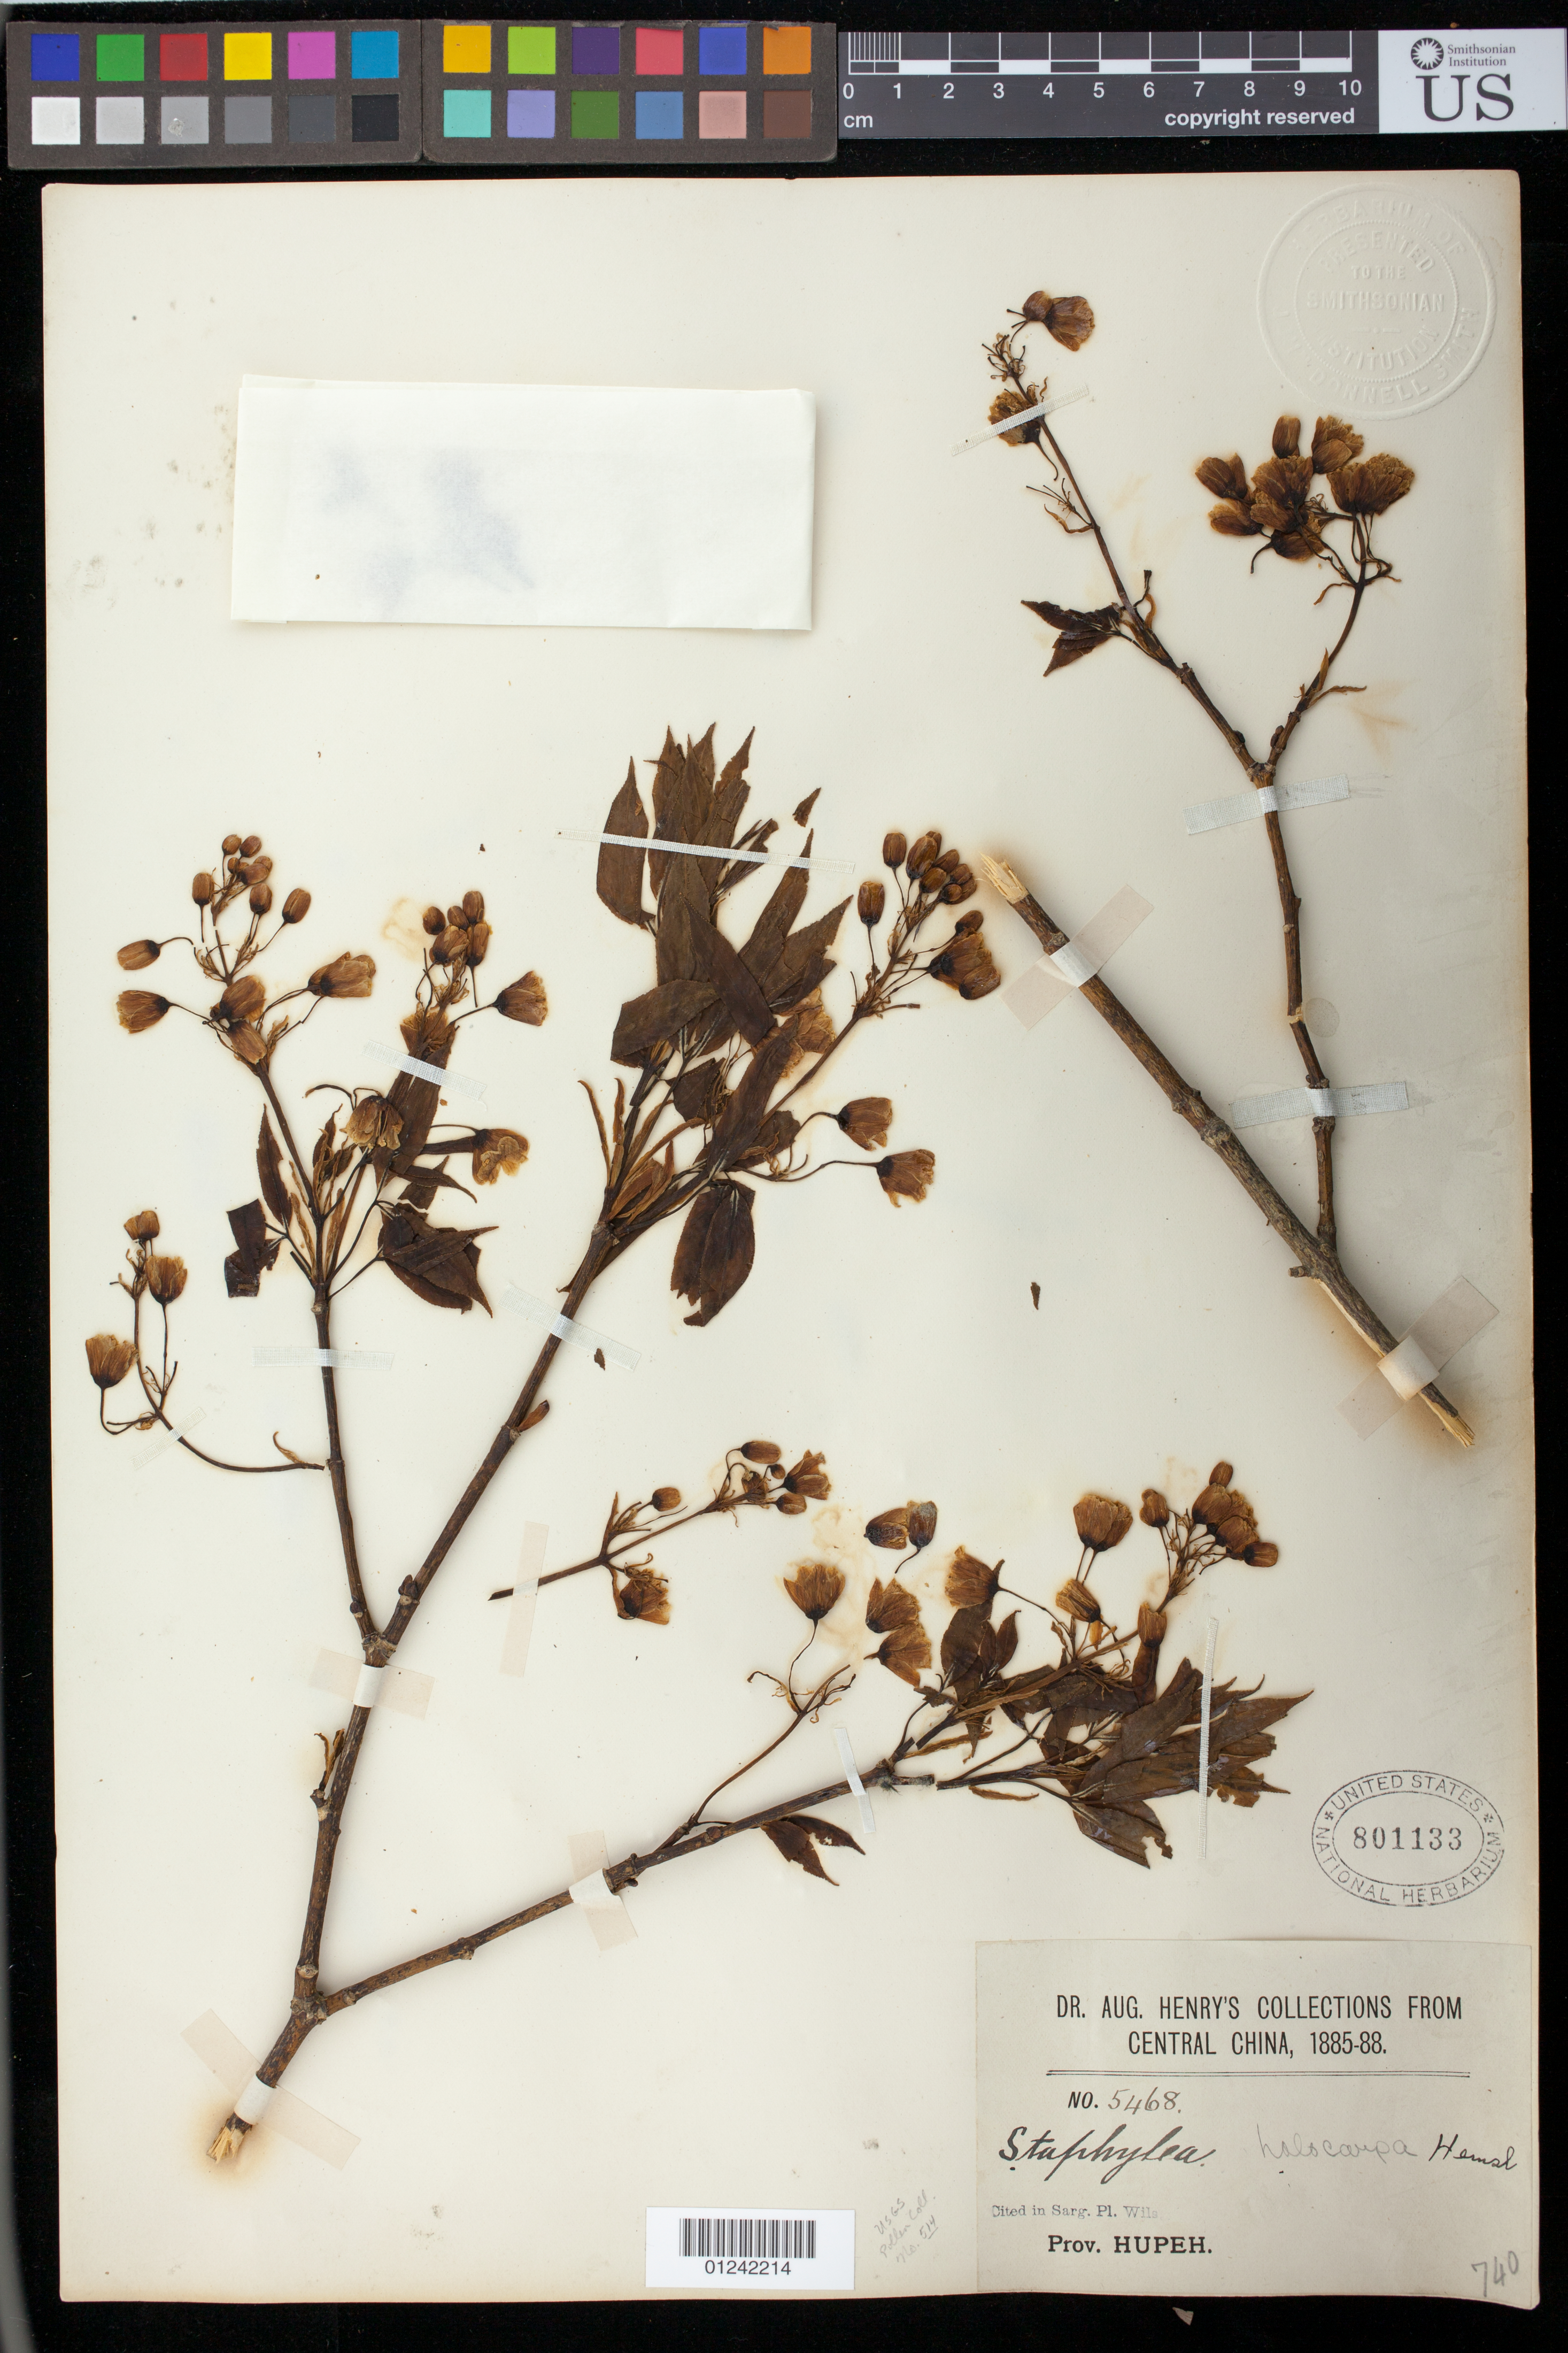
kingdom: Plantae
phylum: Tracheophyta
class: Magnoliopsida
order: Crossosomatales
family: Staphyleaceae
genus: Staphylea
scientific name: Staphylea holocarpa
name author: Hemsl.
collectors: A. Henry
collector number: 5468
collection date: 1885/1888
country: China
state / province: Hubei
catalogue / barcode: US 801133